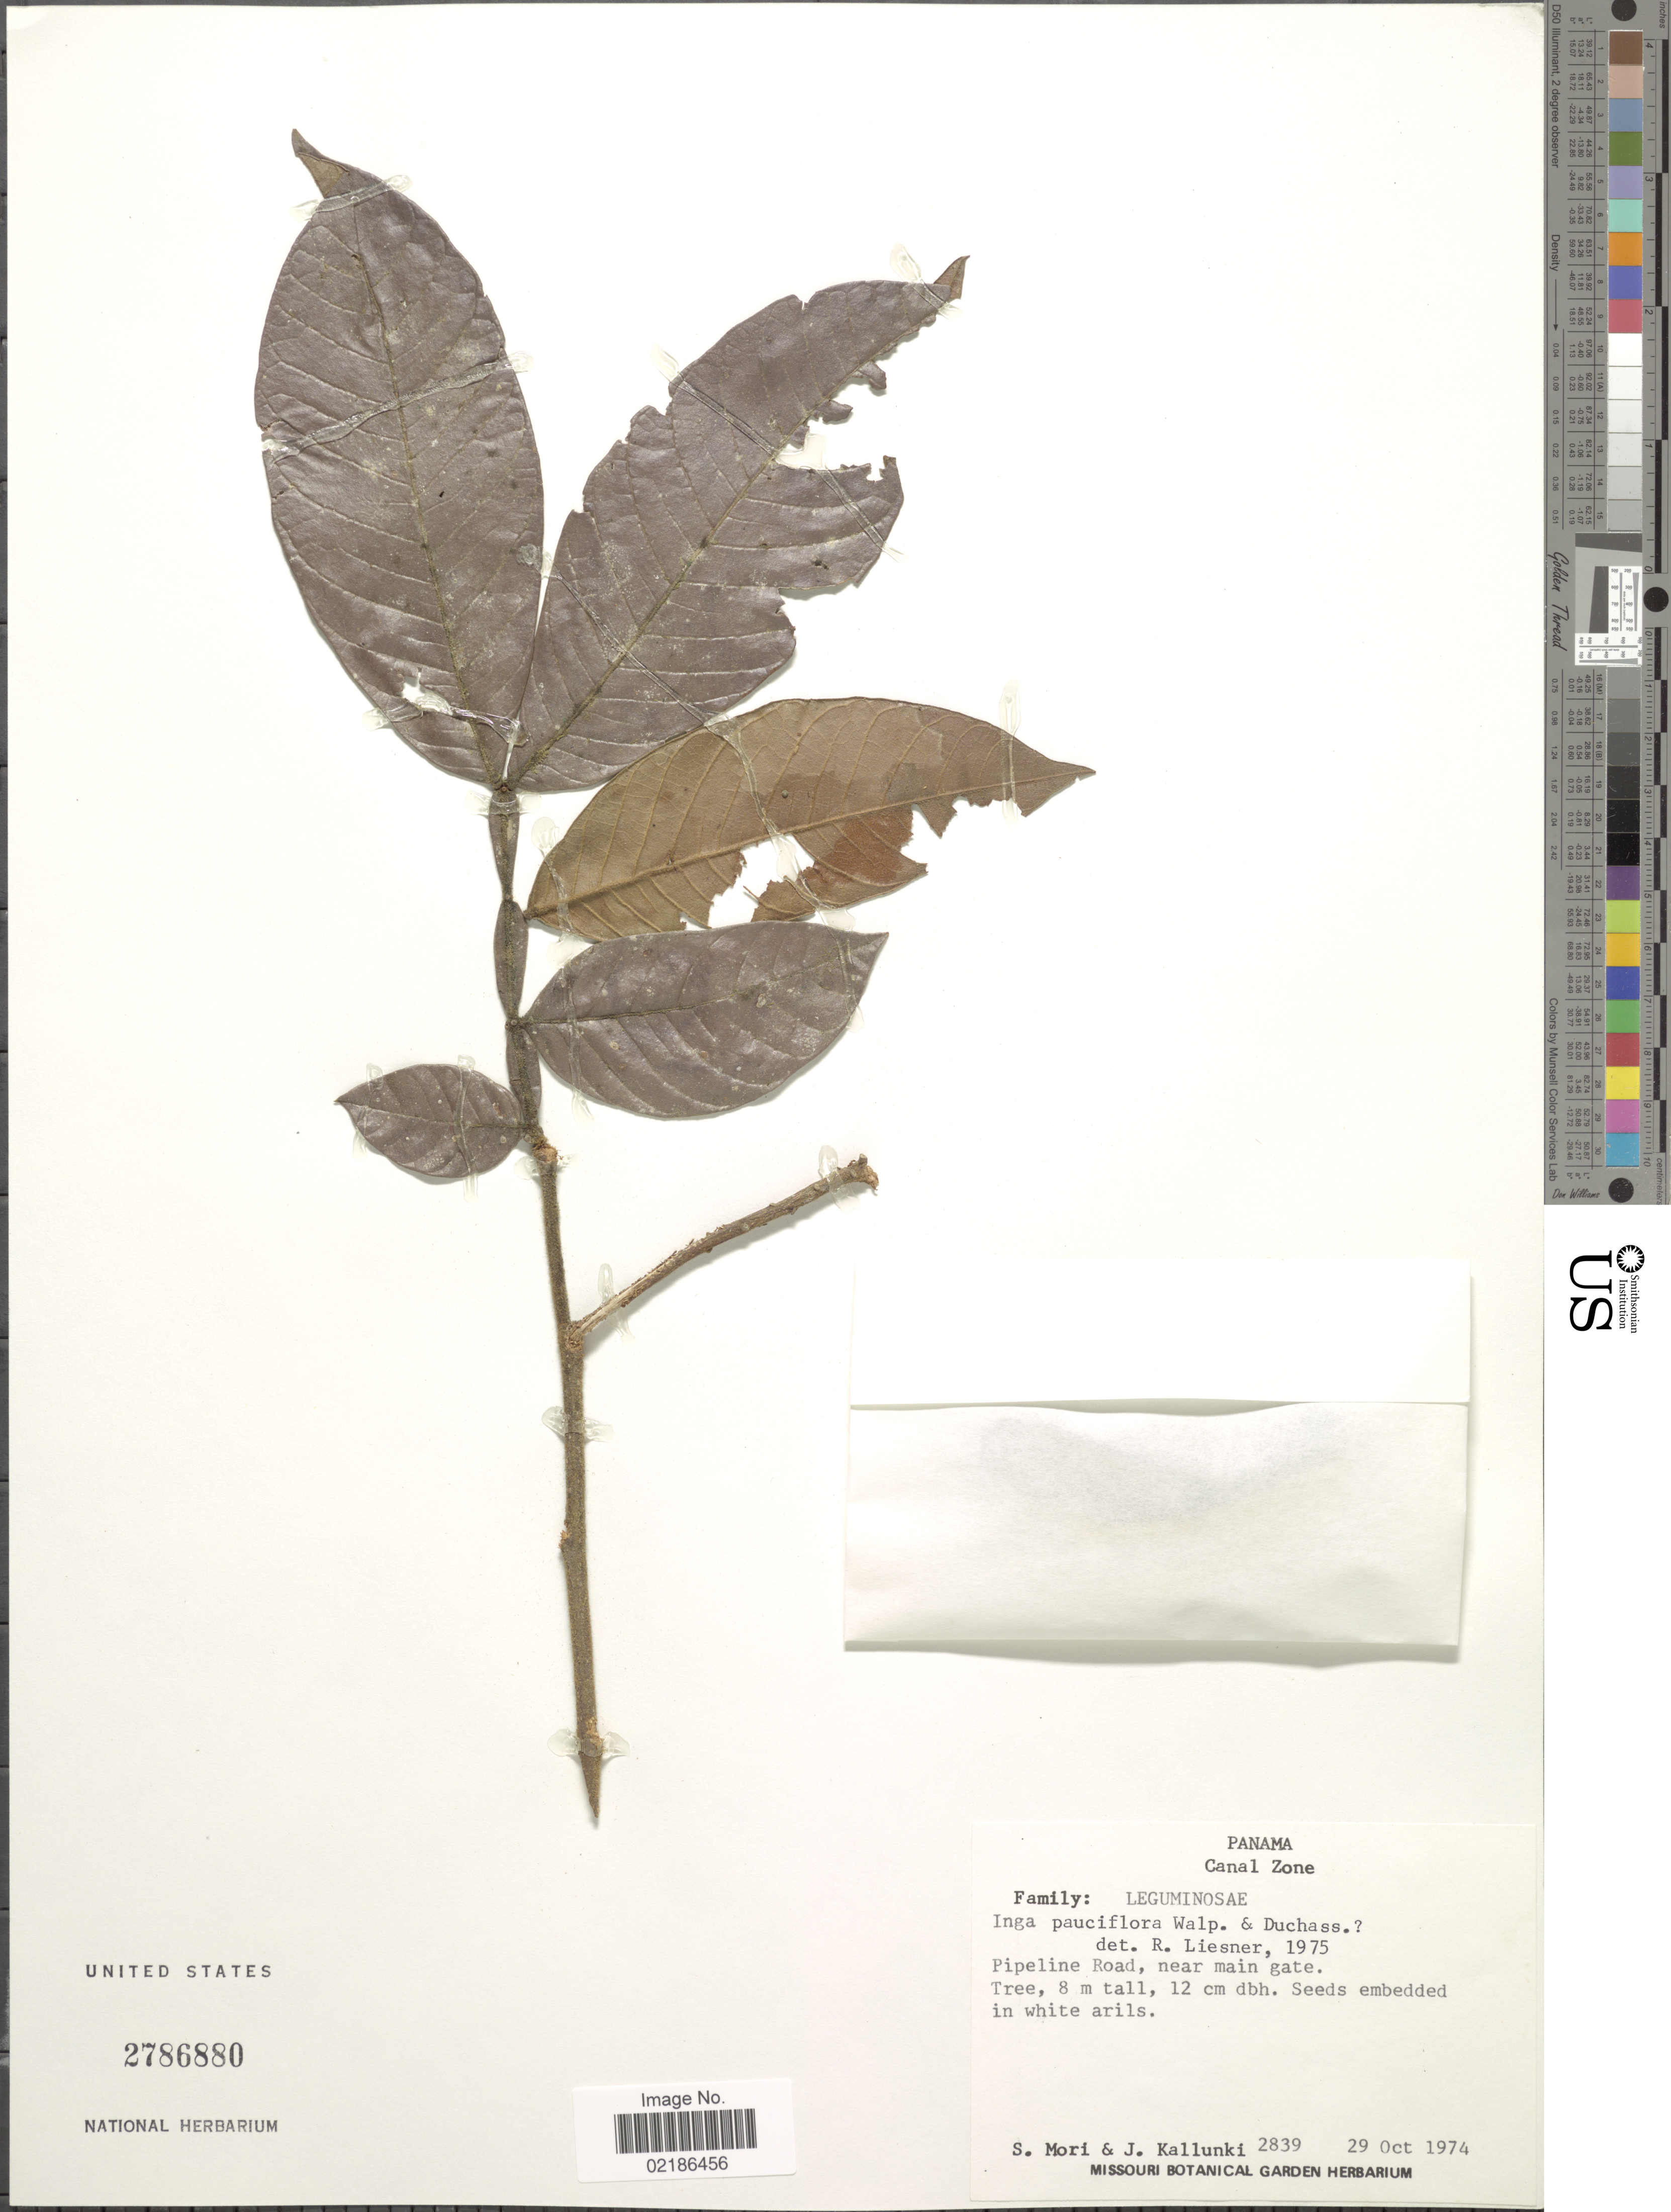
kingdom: Plantae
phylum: Tracheophyta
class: Magnoliopsida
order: Fabales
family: Fabaceae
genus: Inga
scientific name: Inga pauciflora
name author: (Walp.) Duchass.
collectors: S. Mori & J. Kallunhi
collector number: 2839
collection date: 1974-10-29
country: Panama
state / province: Colón / Panamá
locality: Canal Zone, Pipeline Road, near main gate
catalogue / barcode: US 2786880